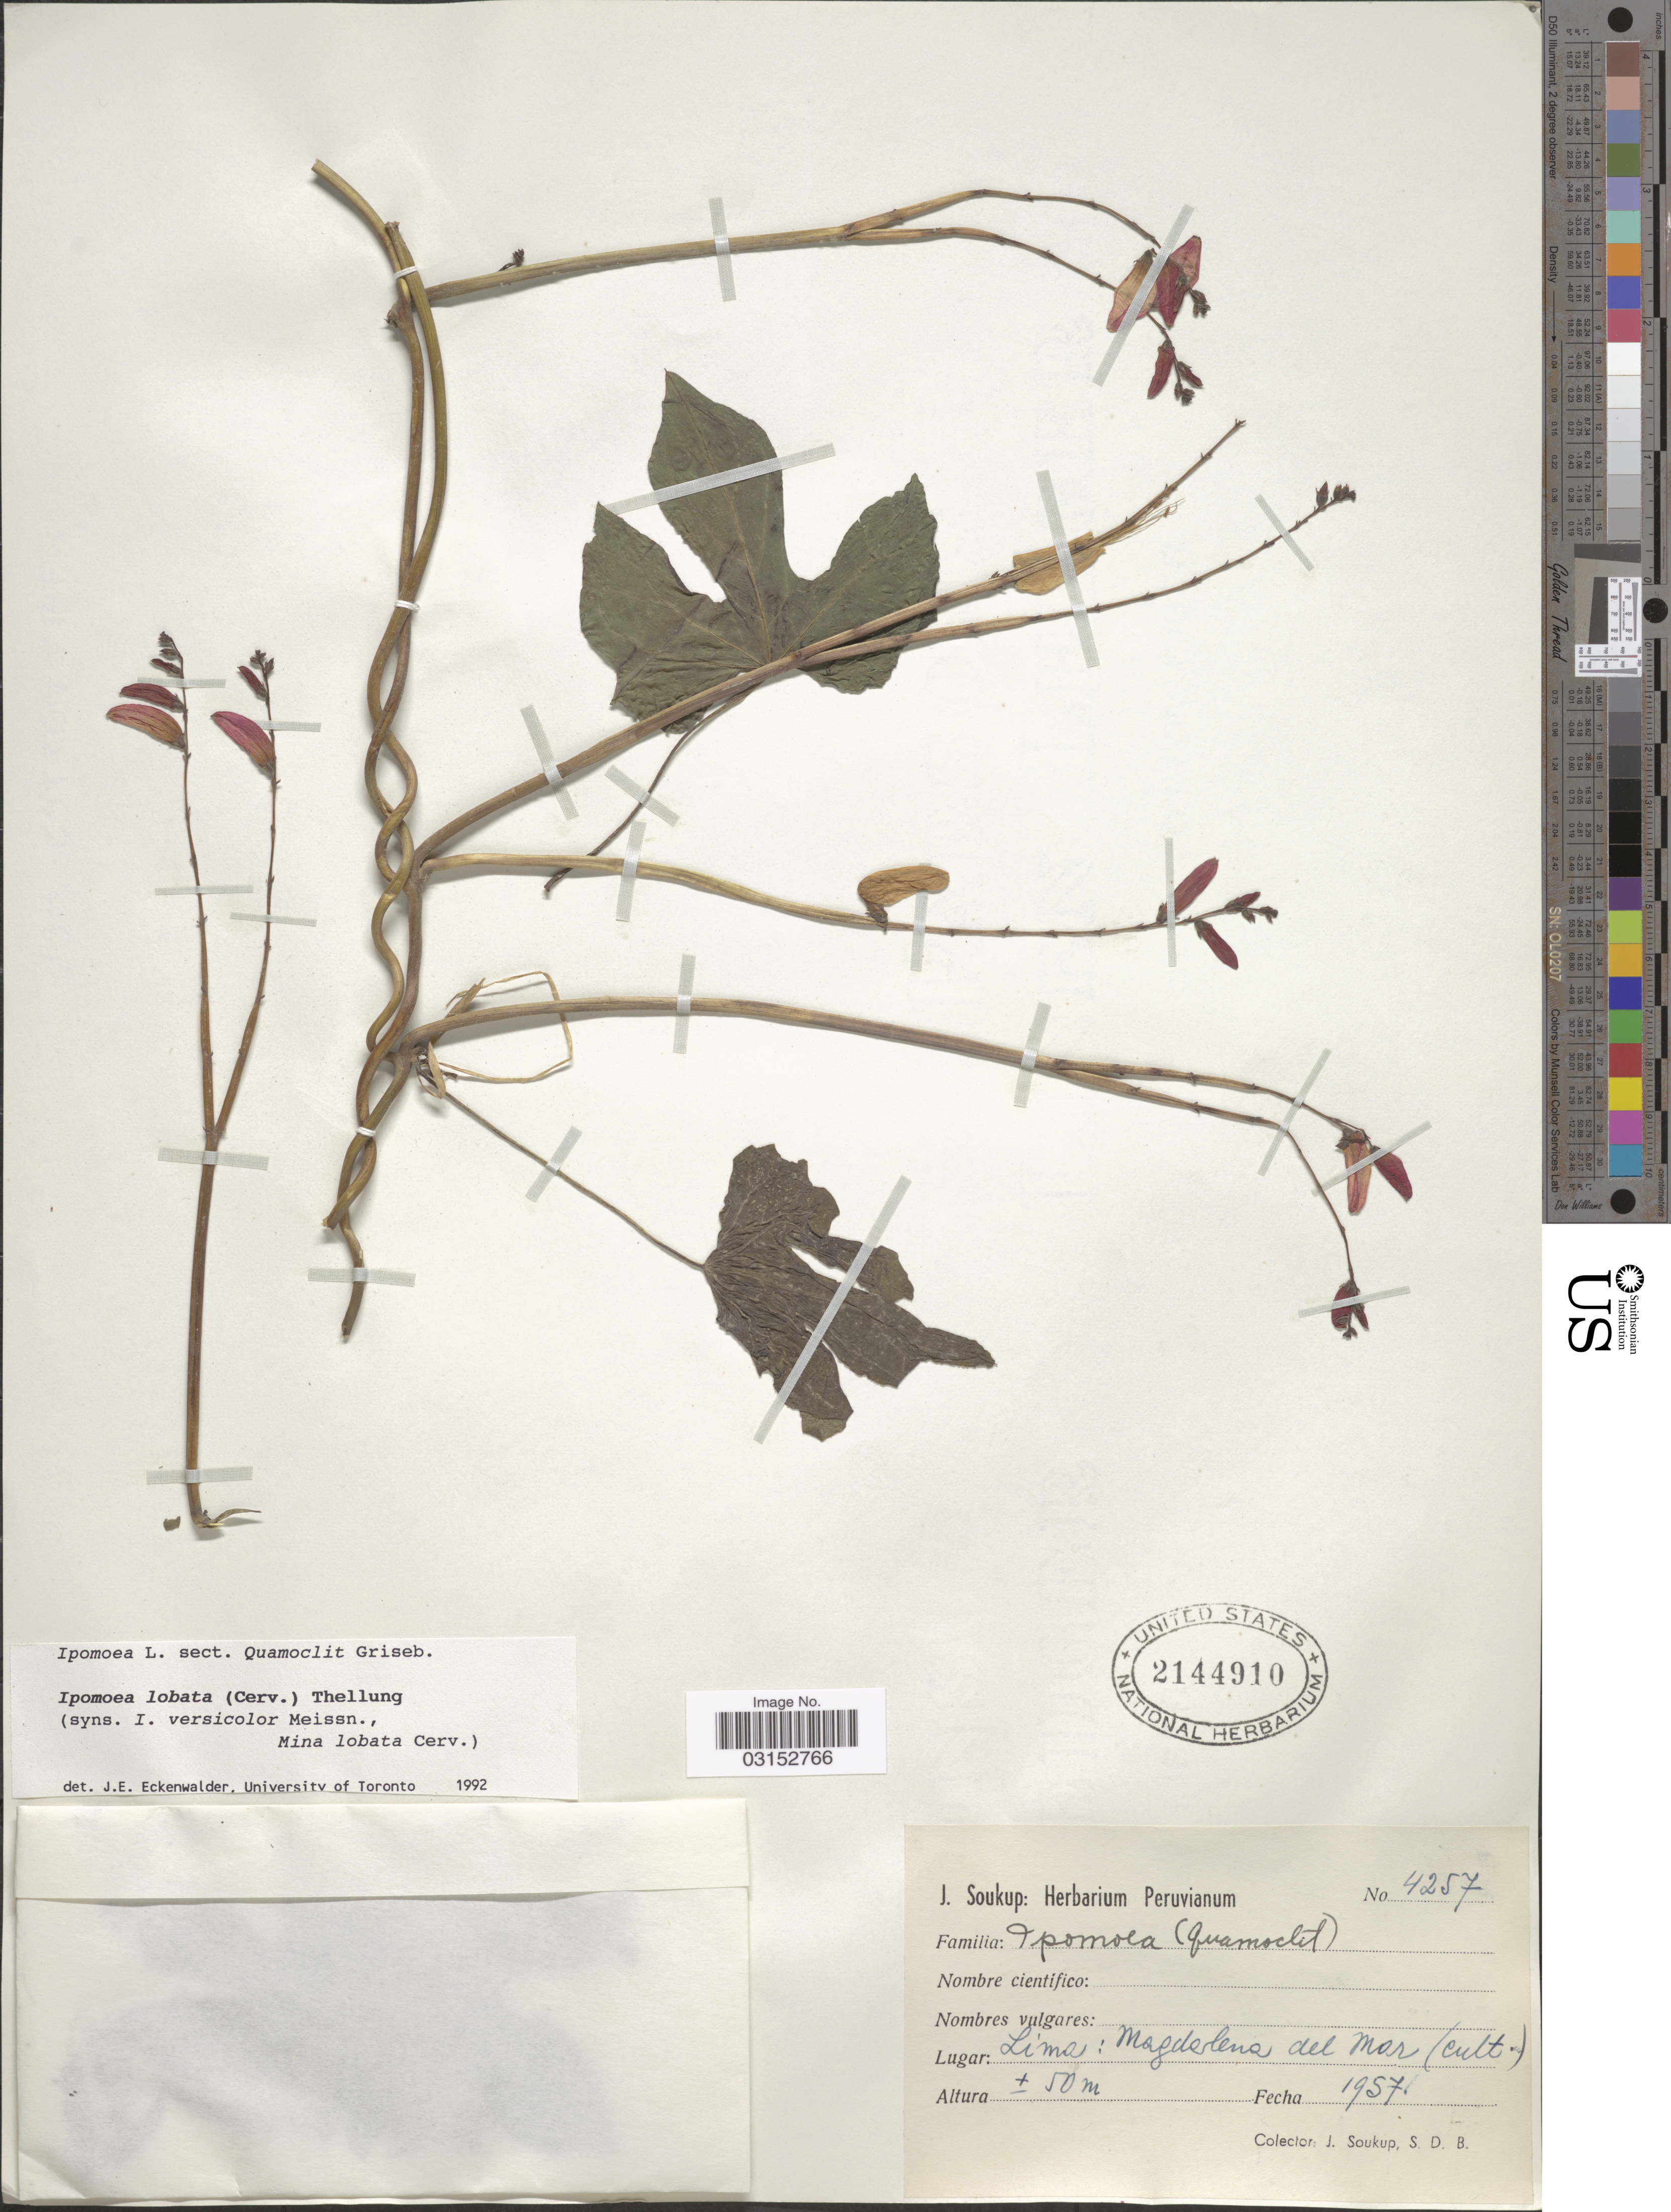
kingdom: Plantae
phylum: Tracheophyta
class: Magnoliopsida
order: Solanales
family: Convolvulaceae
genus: Ipomoea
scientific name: Ipomoea lobata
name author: (Cerv.) Thell.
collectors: J. Soukop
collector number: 4257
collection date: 1957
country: Peru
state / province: Lima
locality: Lugar : Lima: Magdalena del Mar (cult).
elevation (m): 50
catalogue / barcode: US 2144910